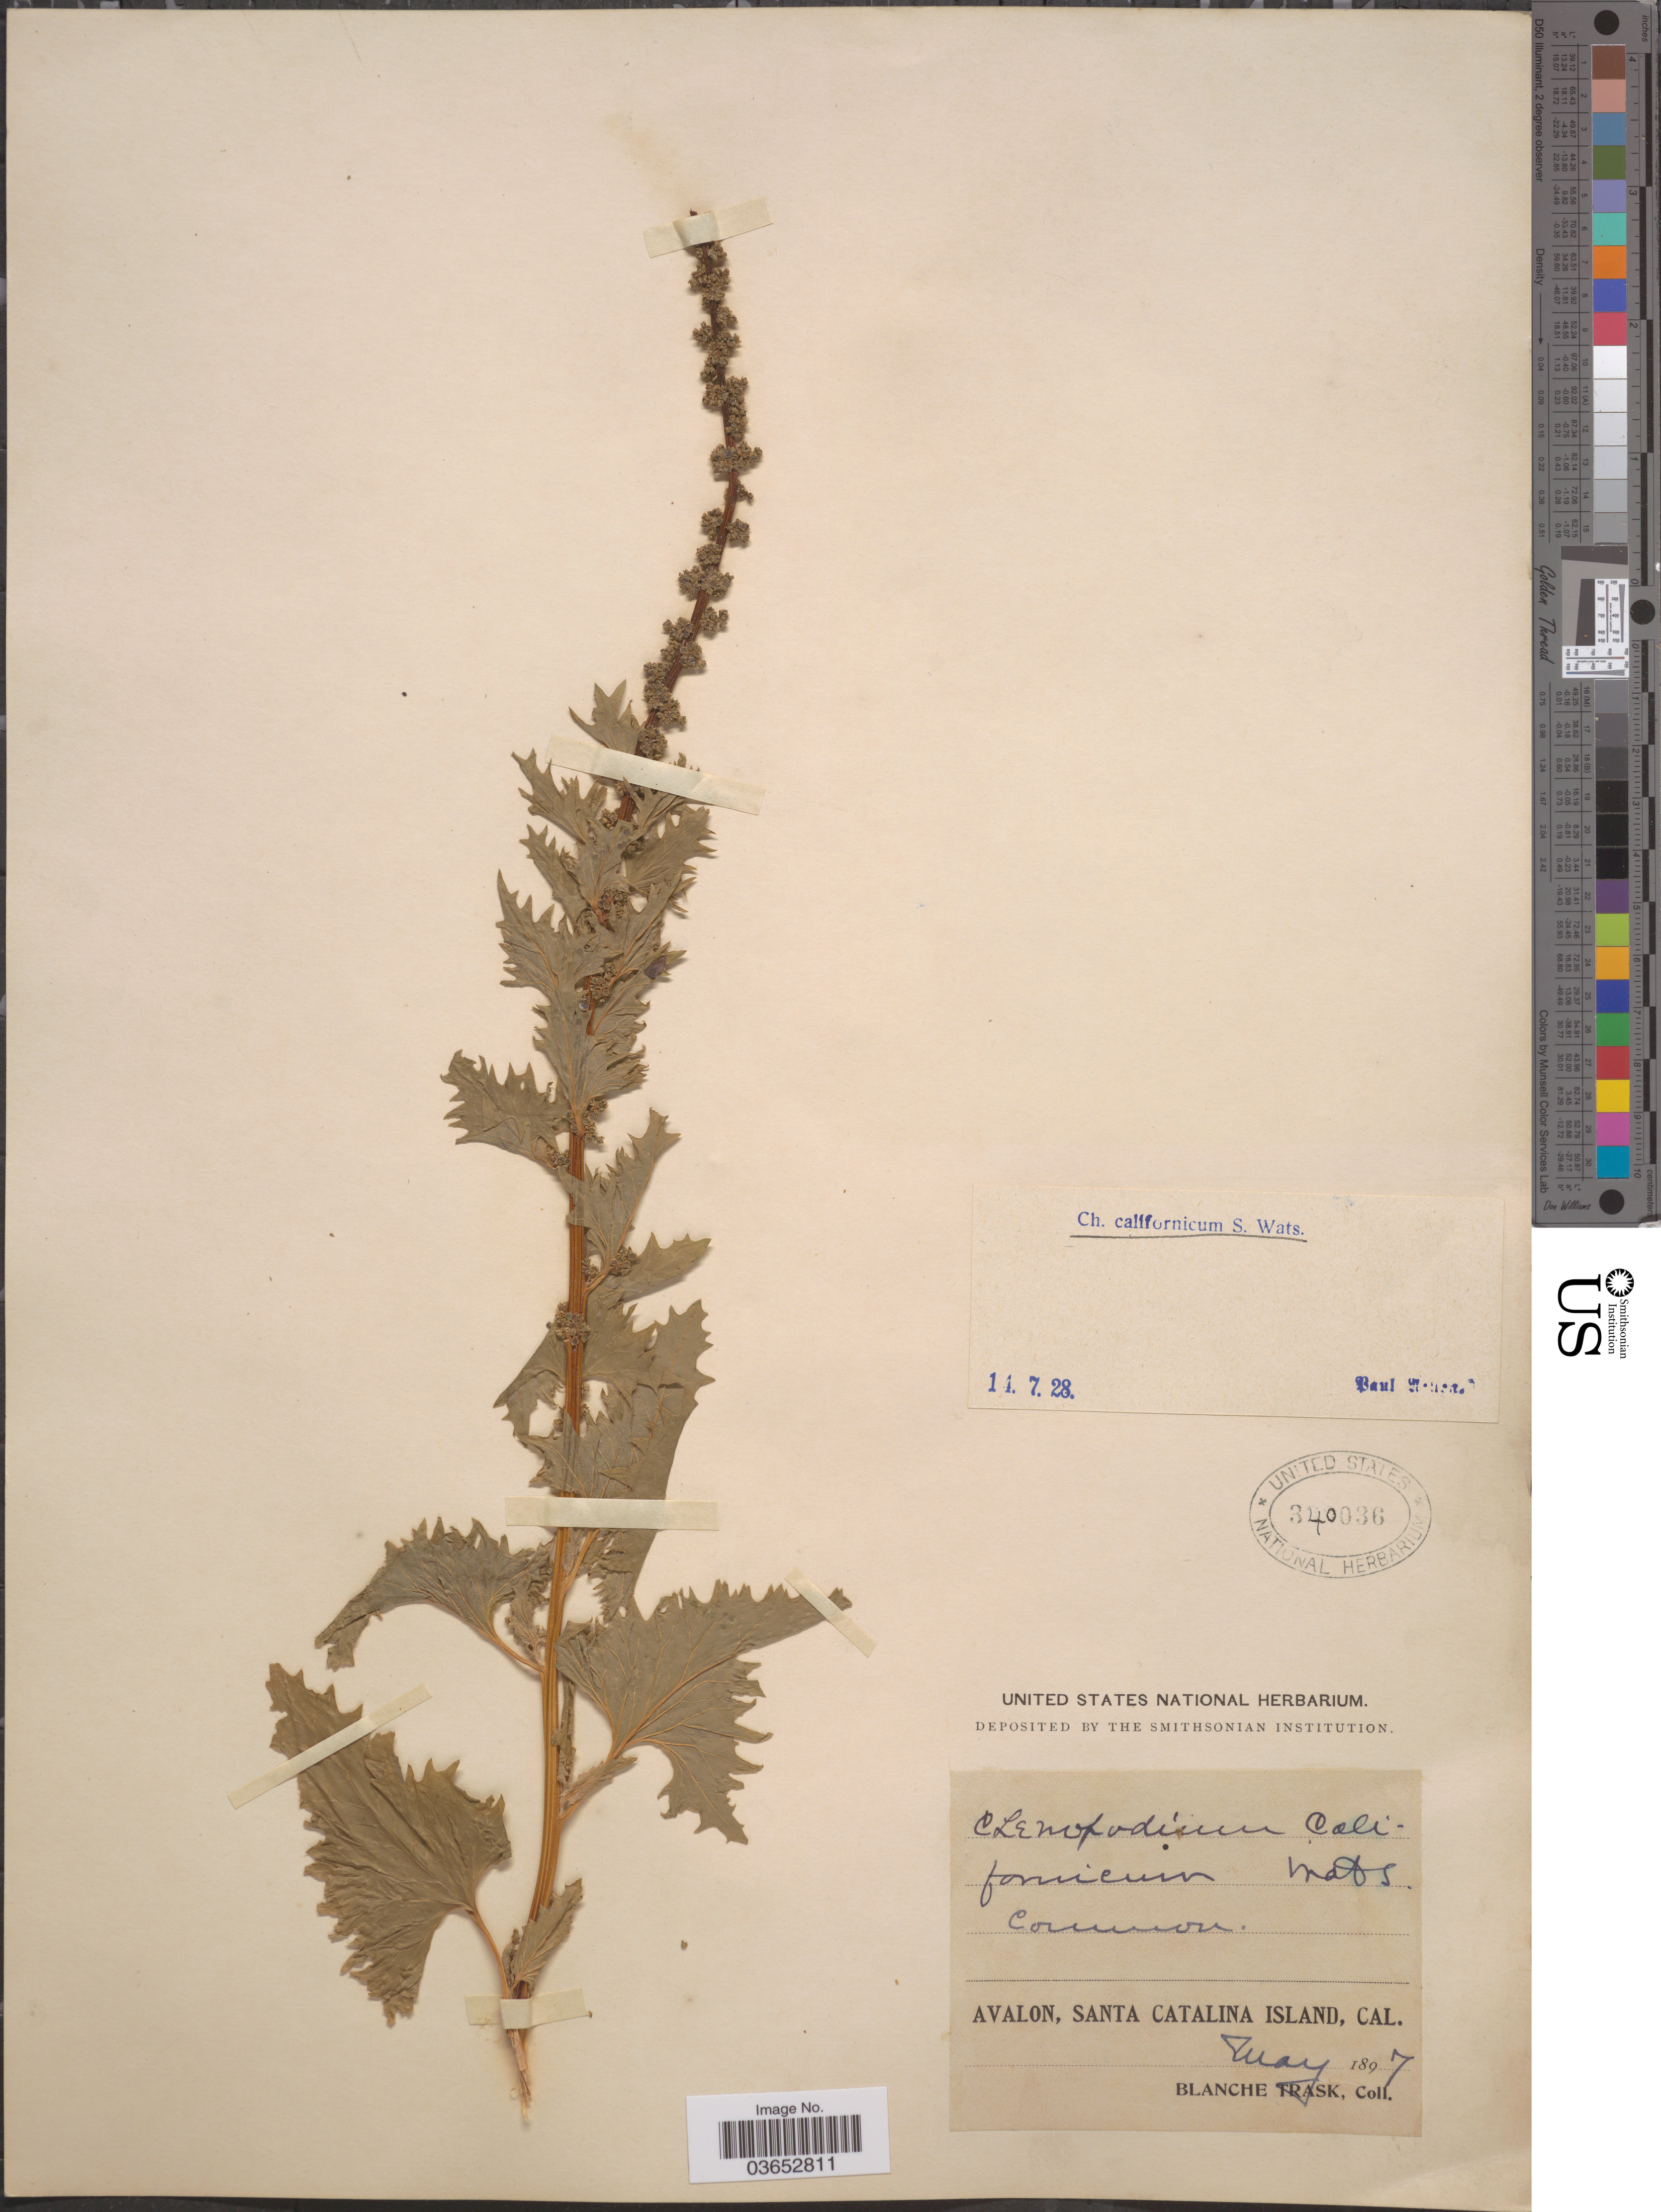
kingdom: Plantae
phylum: Tracheophyta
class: Magnoliopsida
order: Caryophyllales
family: Amaranthaceae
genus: Chenopodium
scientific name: Chenopodium californicum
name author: S. Watson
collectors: B. Trask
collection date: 1897-05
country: United States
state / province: California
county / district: Los Angeles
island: Santa Catalina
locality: Avalon, Santa Catalina Island.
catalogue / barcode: US 340036